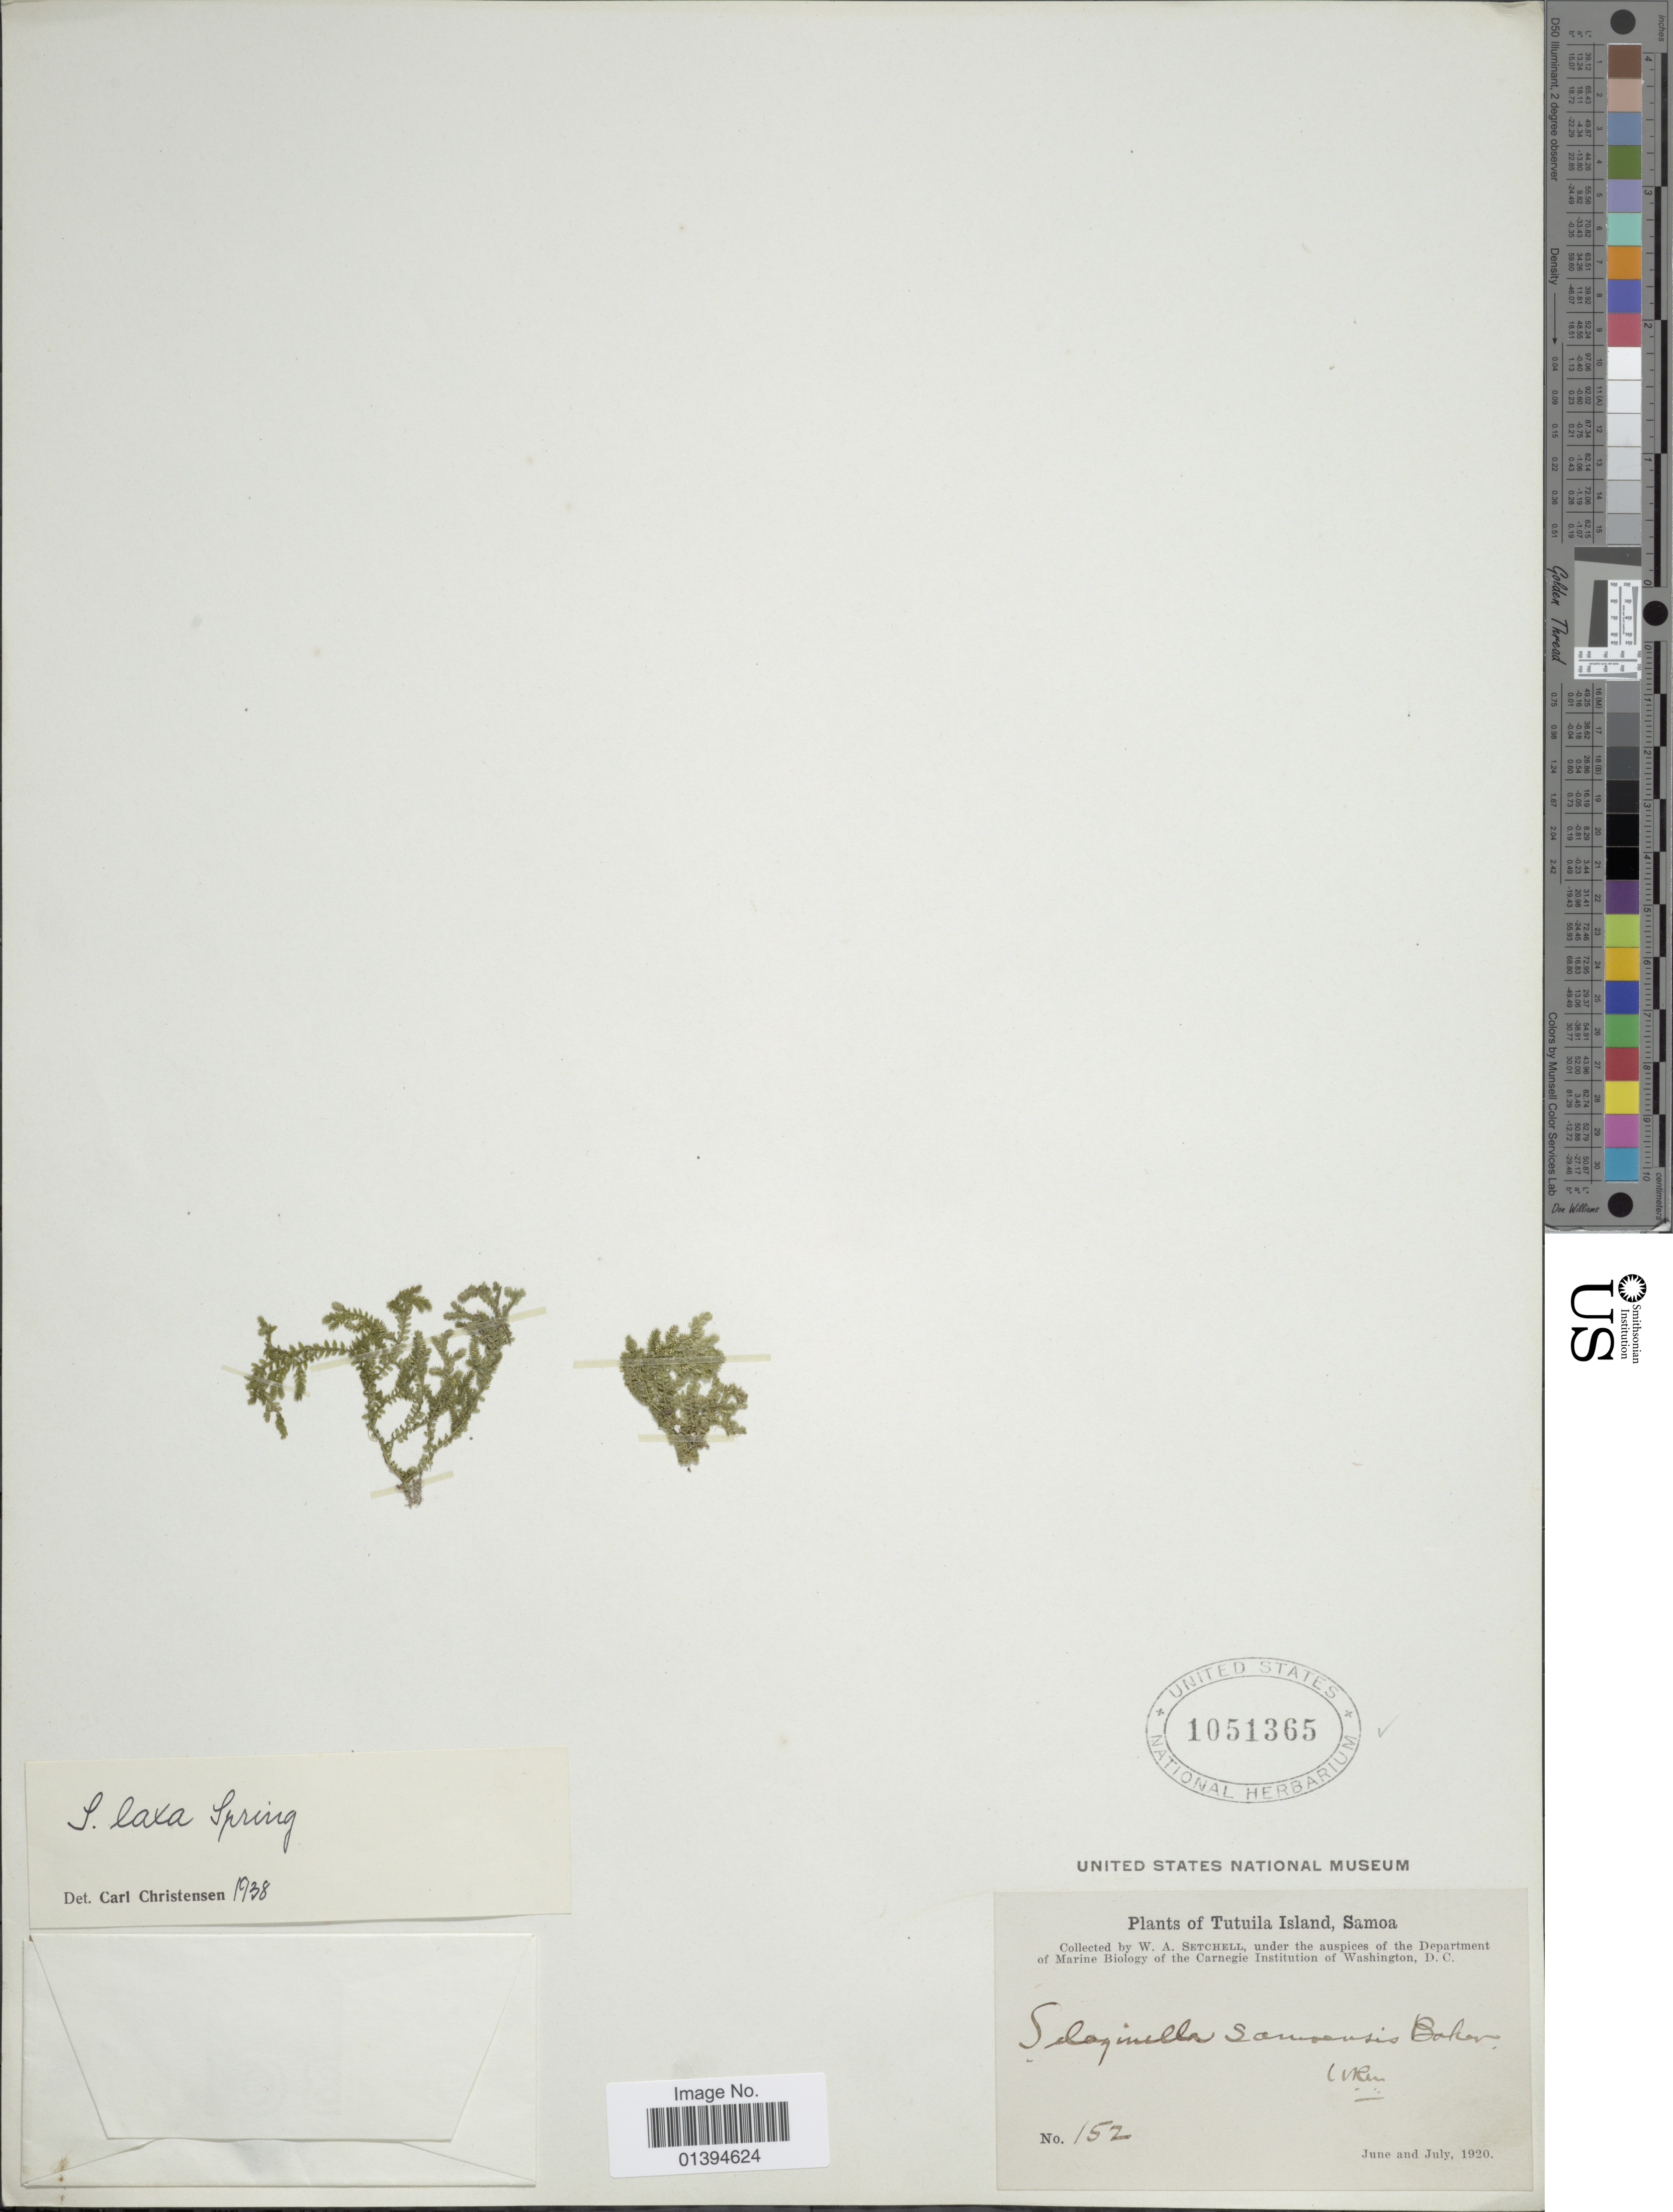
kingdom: Plantae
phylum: Tracheophyta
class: Lycopodiopsida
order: Selaginellales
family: Selaginellaceae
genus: Selaginella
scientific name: Selaginella laxa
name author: Spring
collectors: W. Setchell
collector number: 152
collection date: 1920-06/1920-07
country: American Samoa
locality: Tutuila Island, Samoa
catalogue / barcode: US 1051365